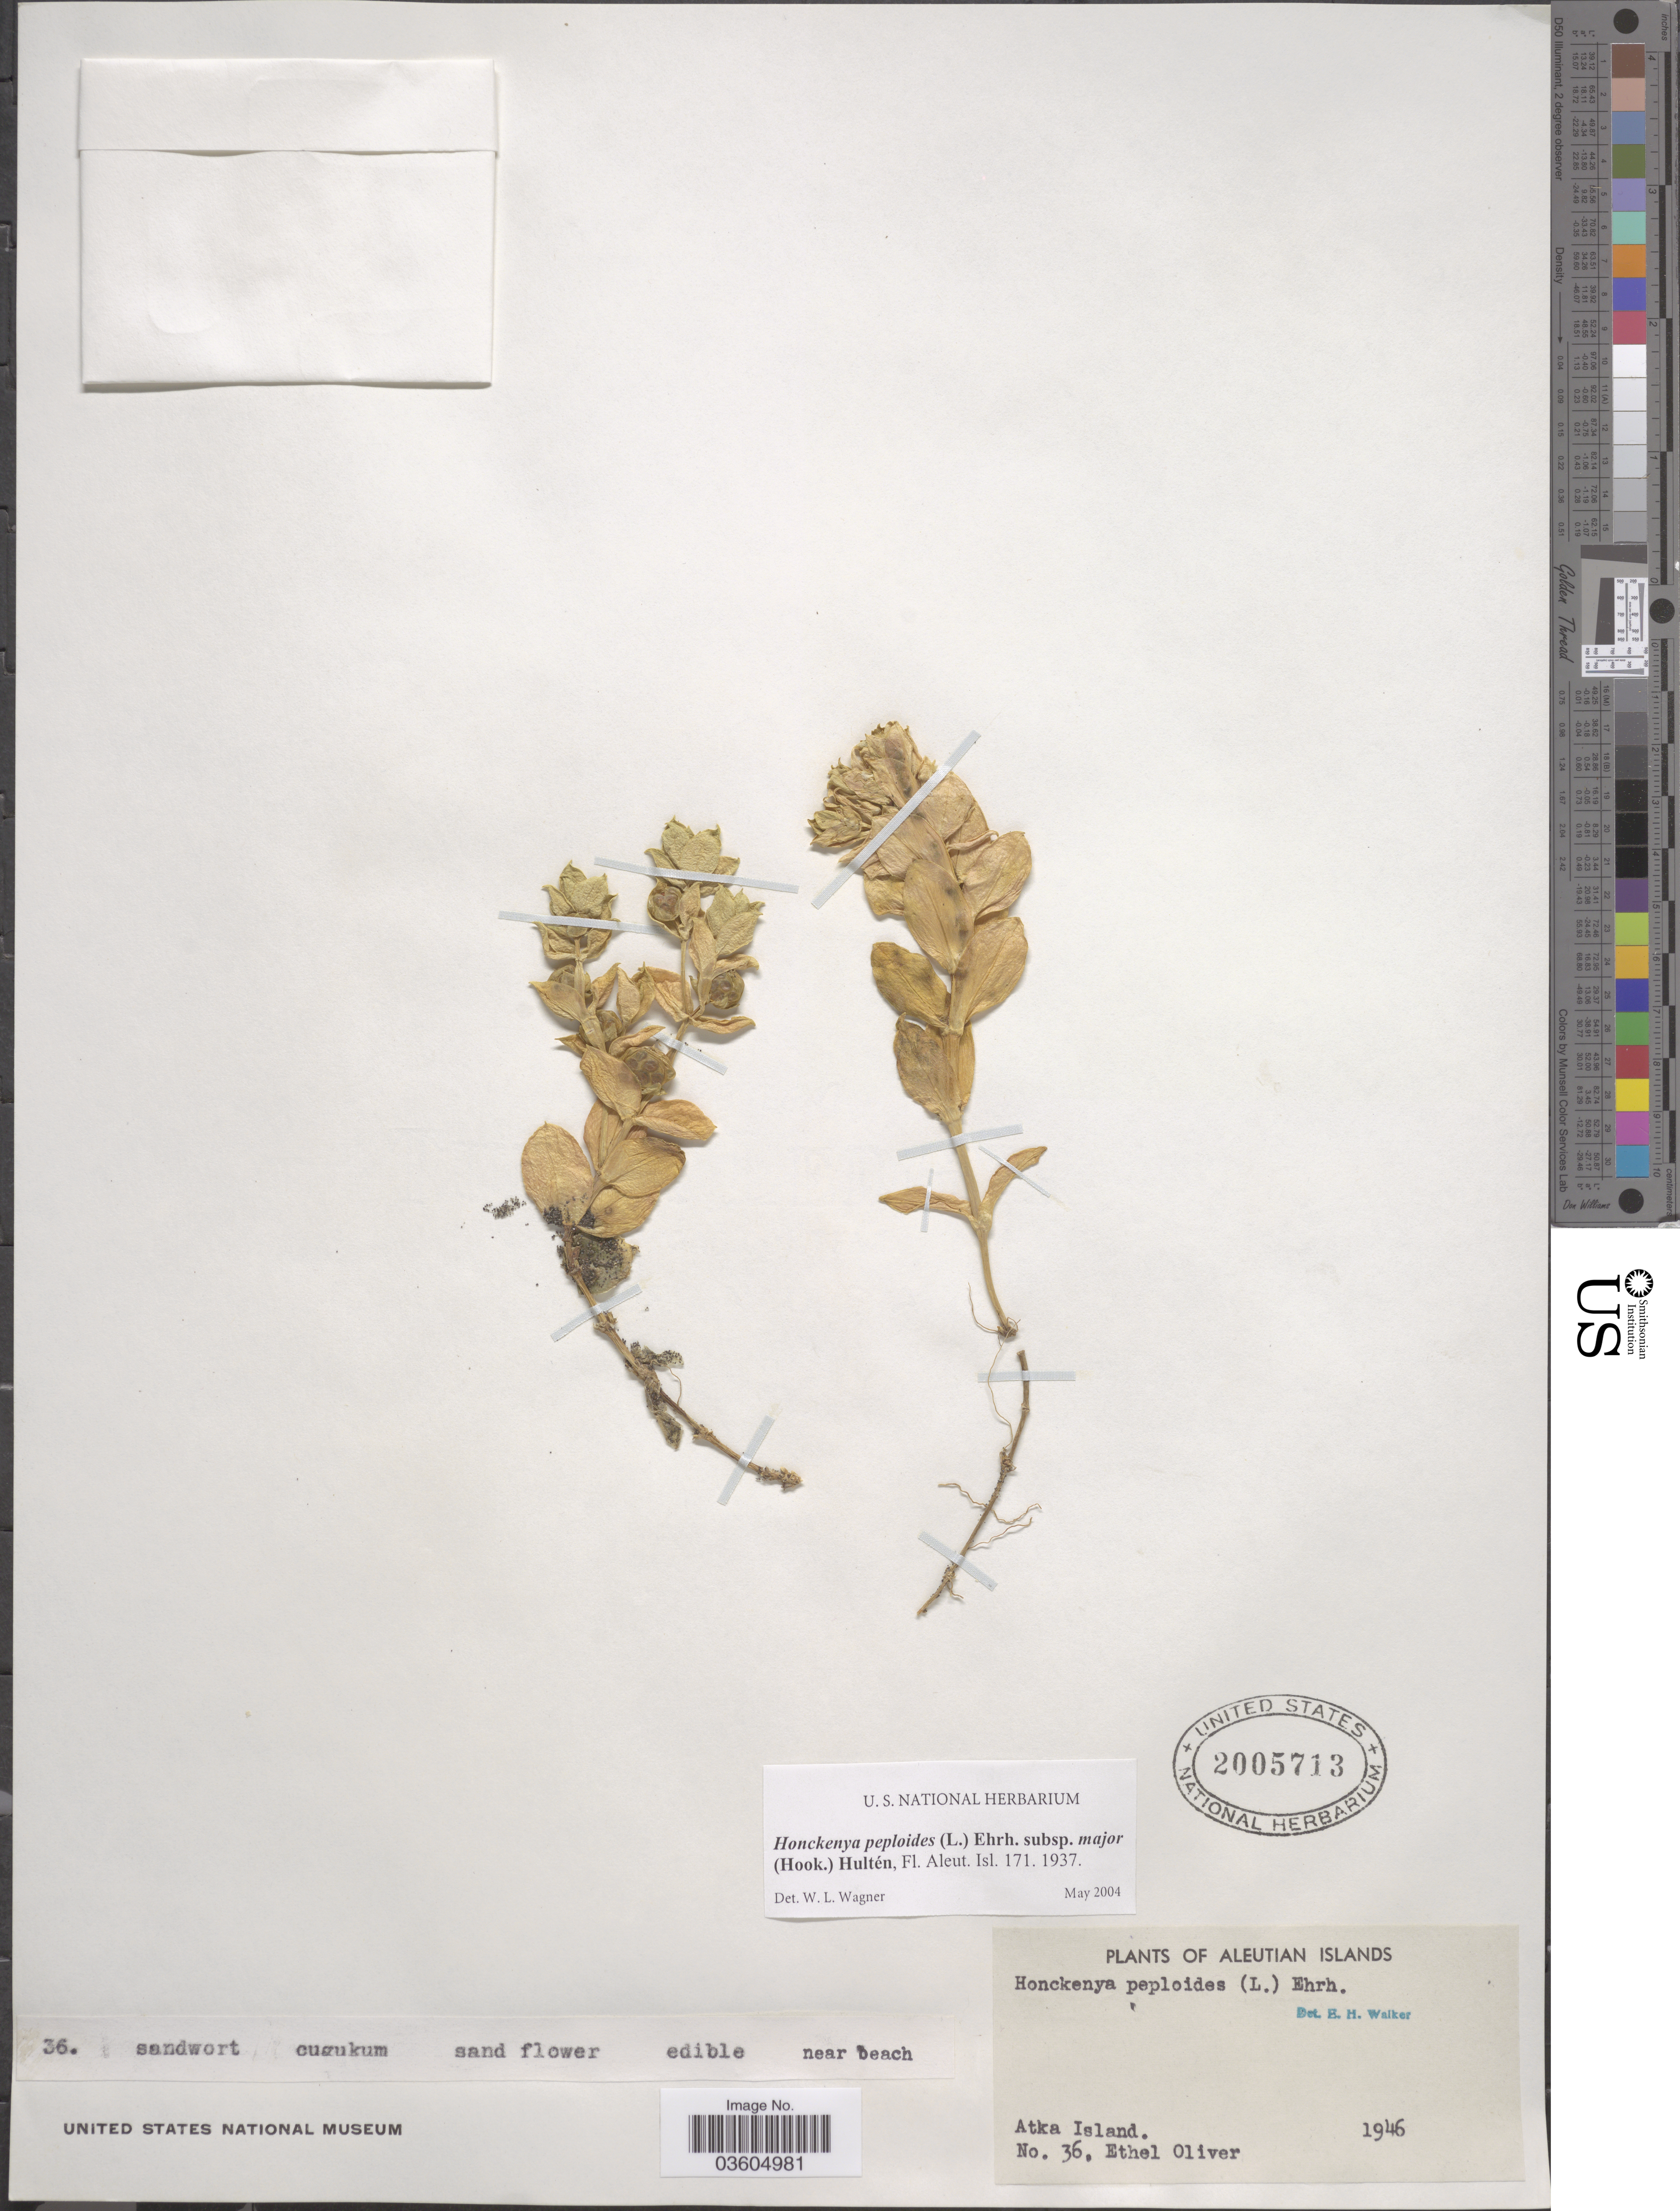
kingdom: Plantae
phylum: Tracheophyta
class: Magnoliopsida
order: Caryophyllales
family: Caryophyllaceae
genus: Honckenya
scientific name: Honckenya peploides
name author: (L.) Ehrh.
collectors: E. Oliver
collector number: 36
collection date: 1946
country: United States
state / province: Alaska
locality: Aleutian Islands. Atka Island.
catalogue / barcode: US 2005713